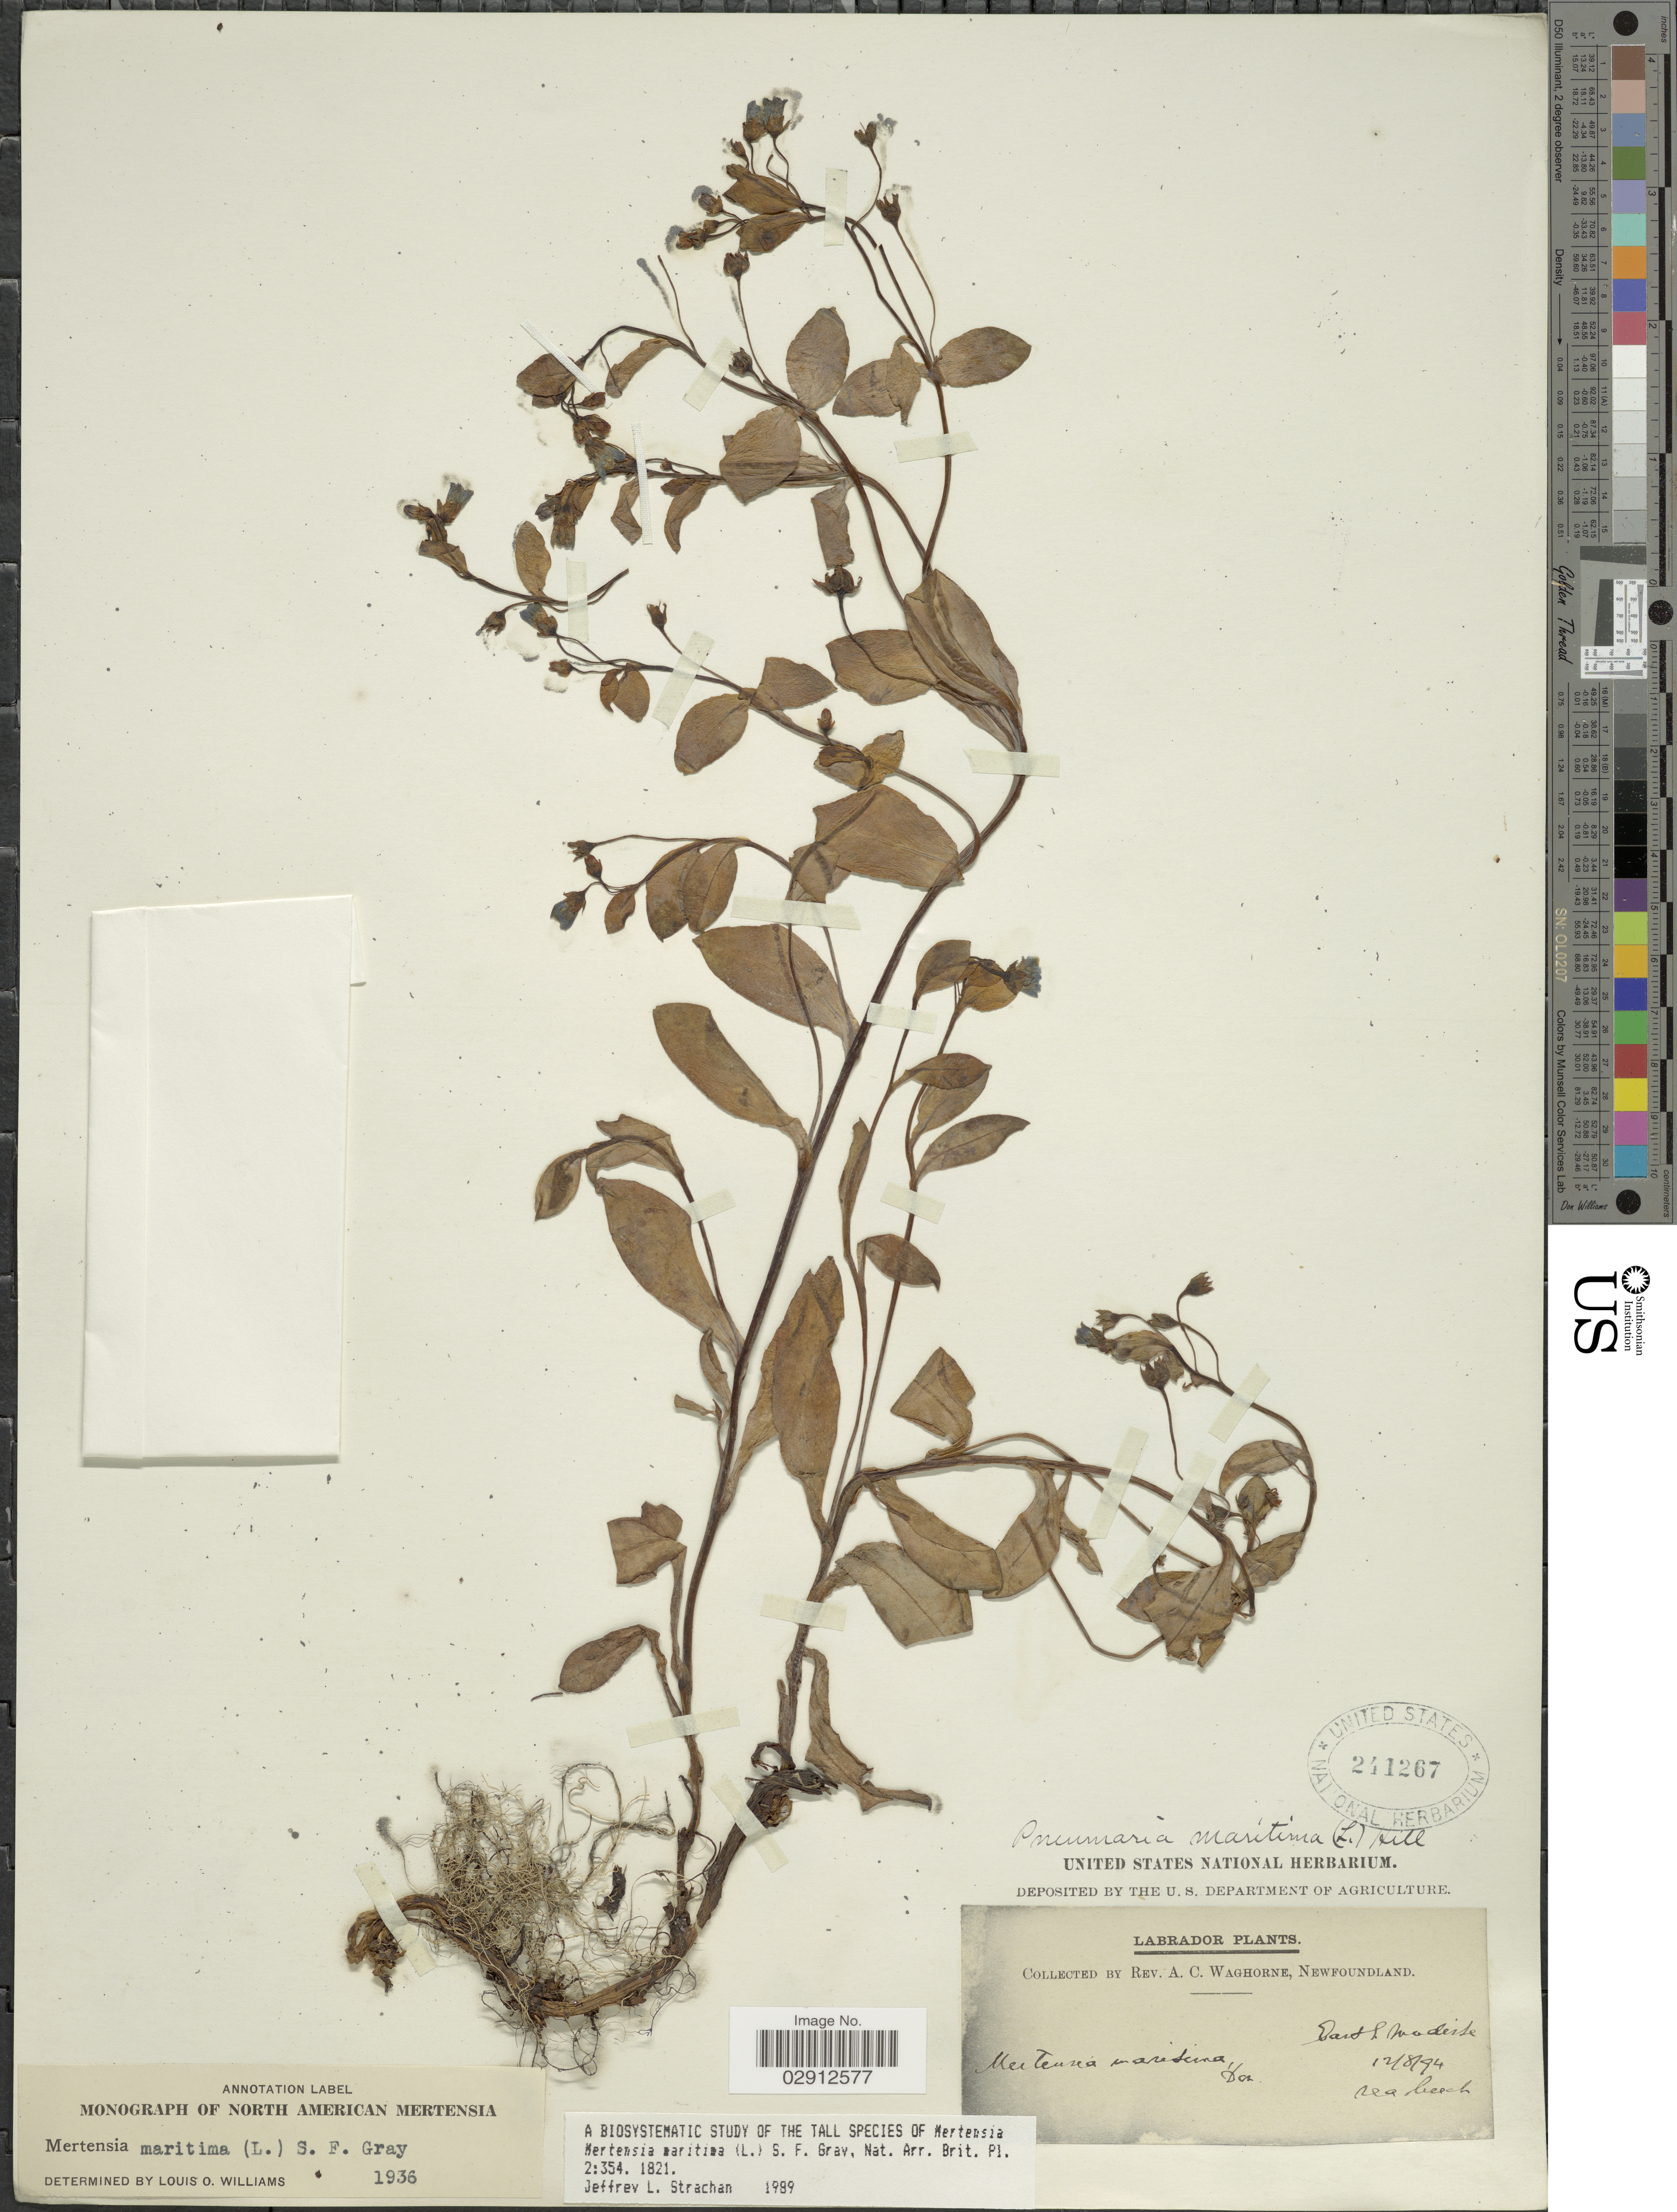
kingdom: Plantae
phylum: Tracheophyta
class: Magnoliopsida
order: Boraginales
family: Boraginaceae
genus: Mertensia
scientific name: Mertensia maritima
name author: (L.) S.F. Gray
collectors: A. Waghorne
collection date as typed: Transcribed d/m/y: 12/8/94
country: Canada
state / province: Newfoundland and Labrador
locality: Labrador, East of Modeste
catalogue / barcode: US 241267